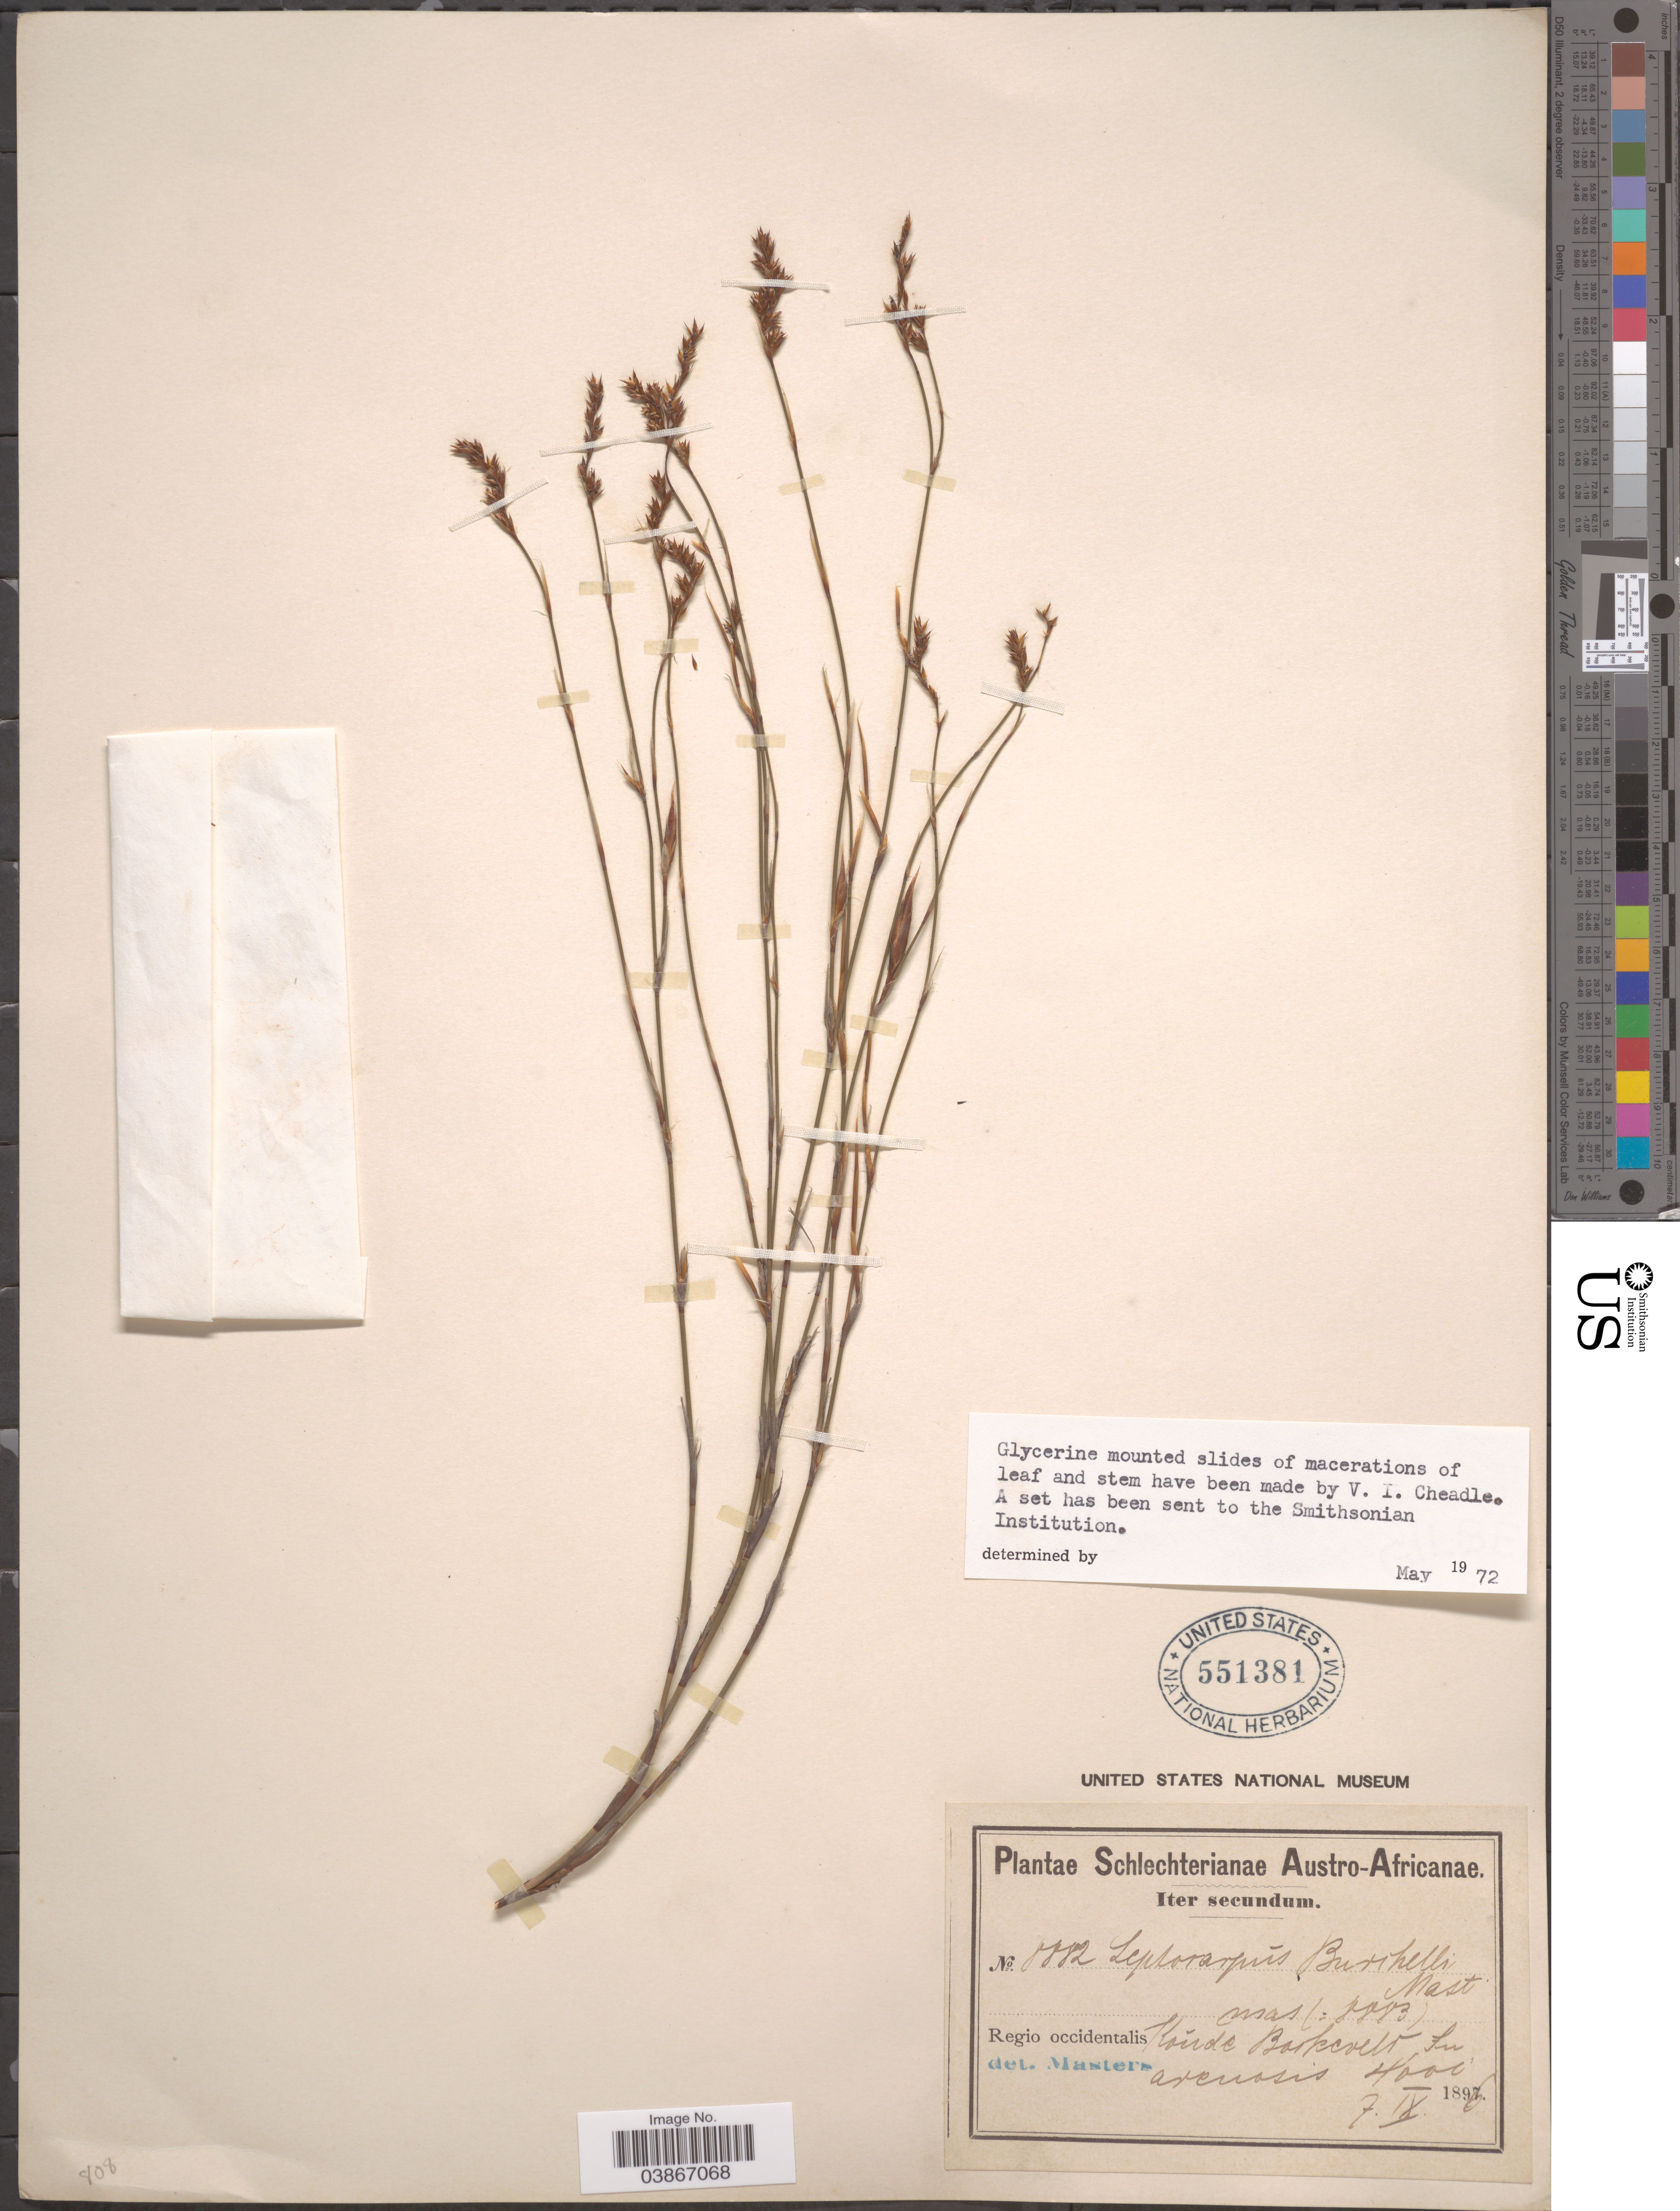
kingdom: Plantae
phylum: Tracheophyta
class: Liliopsida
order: Poales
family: Restionaceae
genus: Leptocarpus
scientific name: Leptocarpus burchellii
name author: Mast.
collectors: Schlechter, --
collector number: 8882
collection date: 1896-09-07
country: South Africa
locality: Austro-Africanae. Regio occidentalis Koůde Bokkeveld, In arenosis.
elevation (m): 1219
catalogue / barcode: US 551381